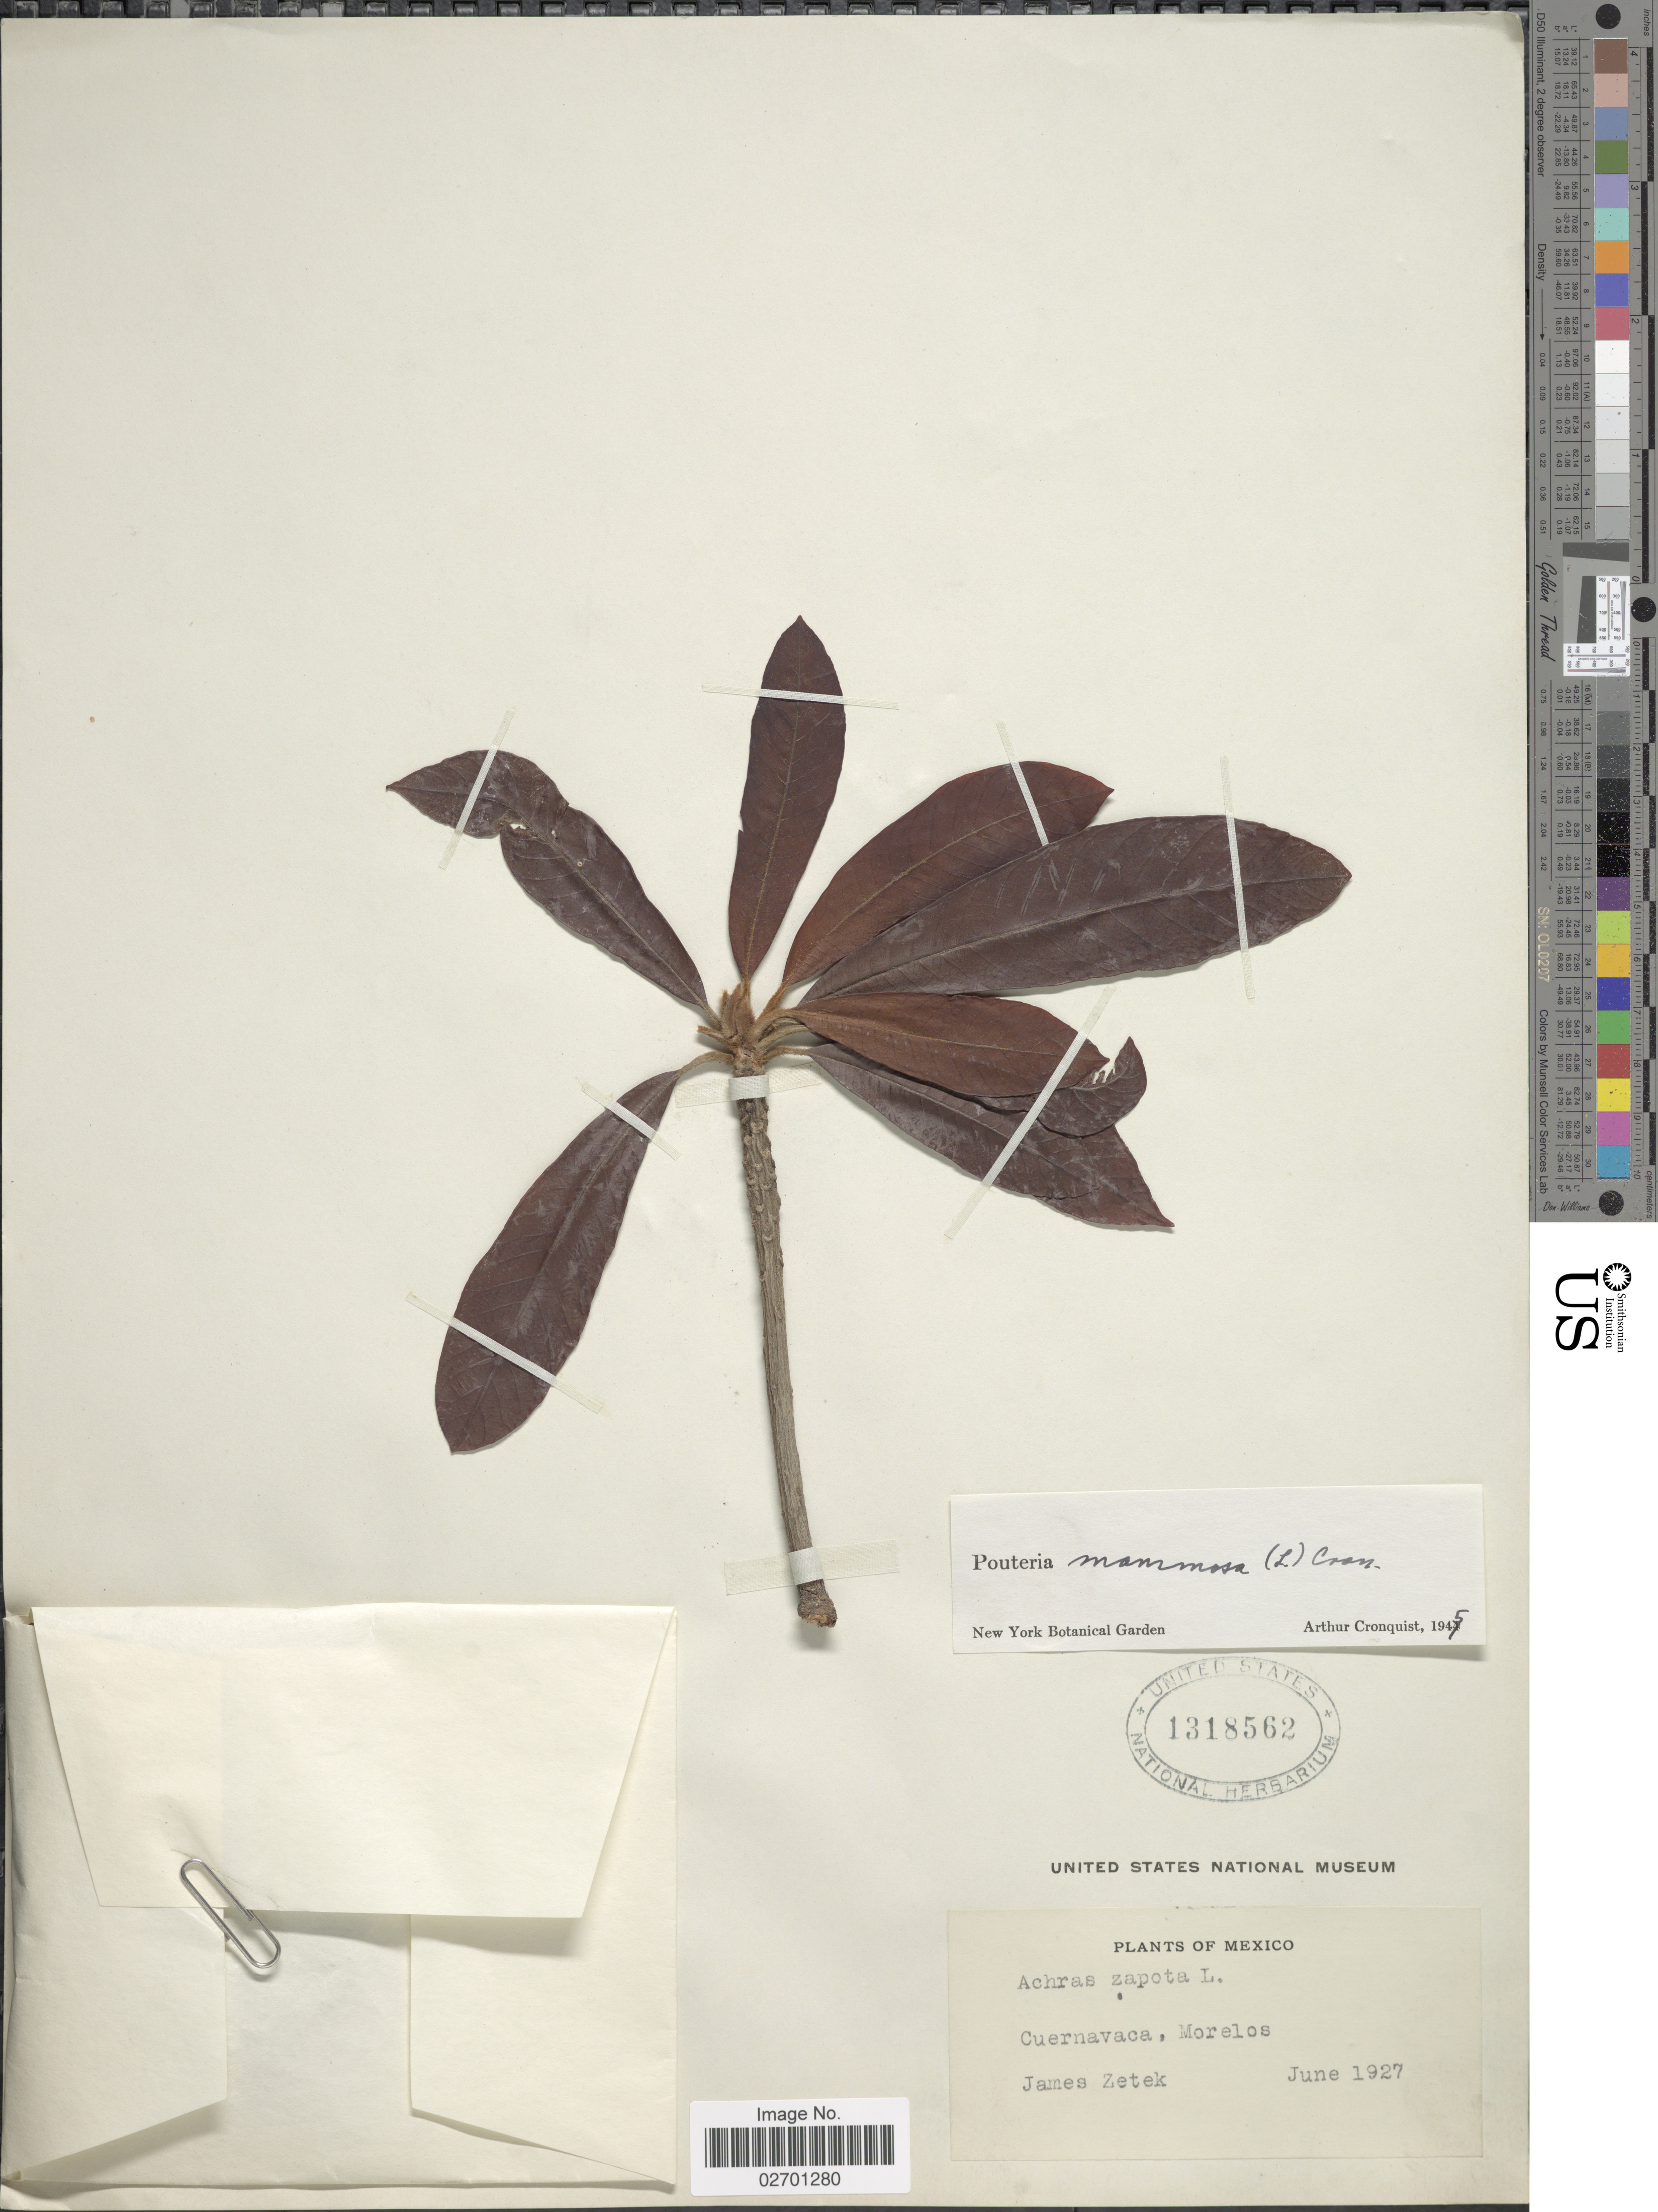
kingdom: Plantae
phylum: Tracheophyta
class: Magnoliopsida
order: Ericales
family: Sapotaceae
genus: Pouteria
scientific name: Pouteria sapota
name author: (Jacq.) H.E. Moore & Stearn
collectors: J. Zetek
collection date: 1927-06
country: Mexico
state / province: Morelos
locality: Cuernavaca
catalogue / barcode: US 1318562